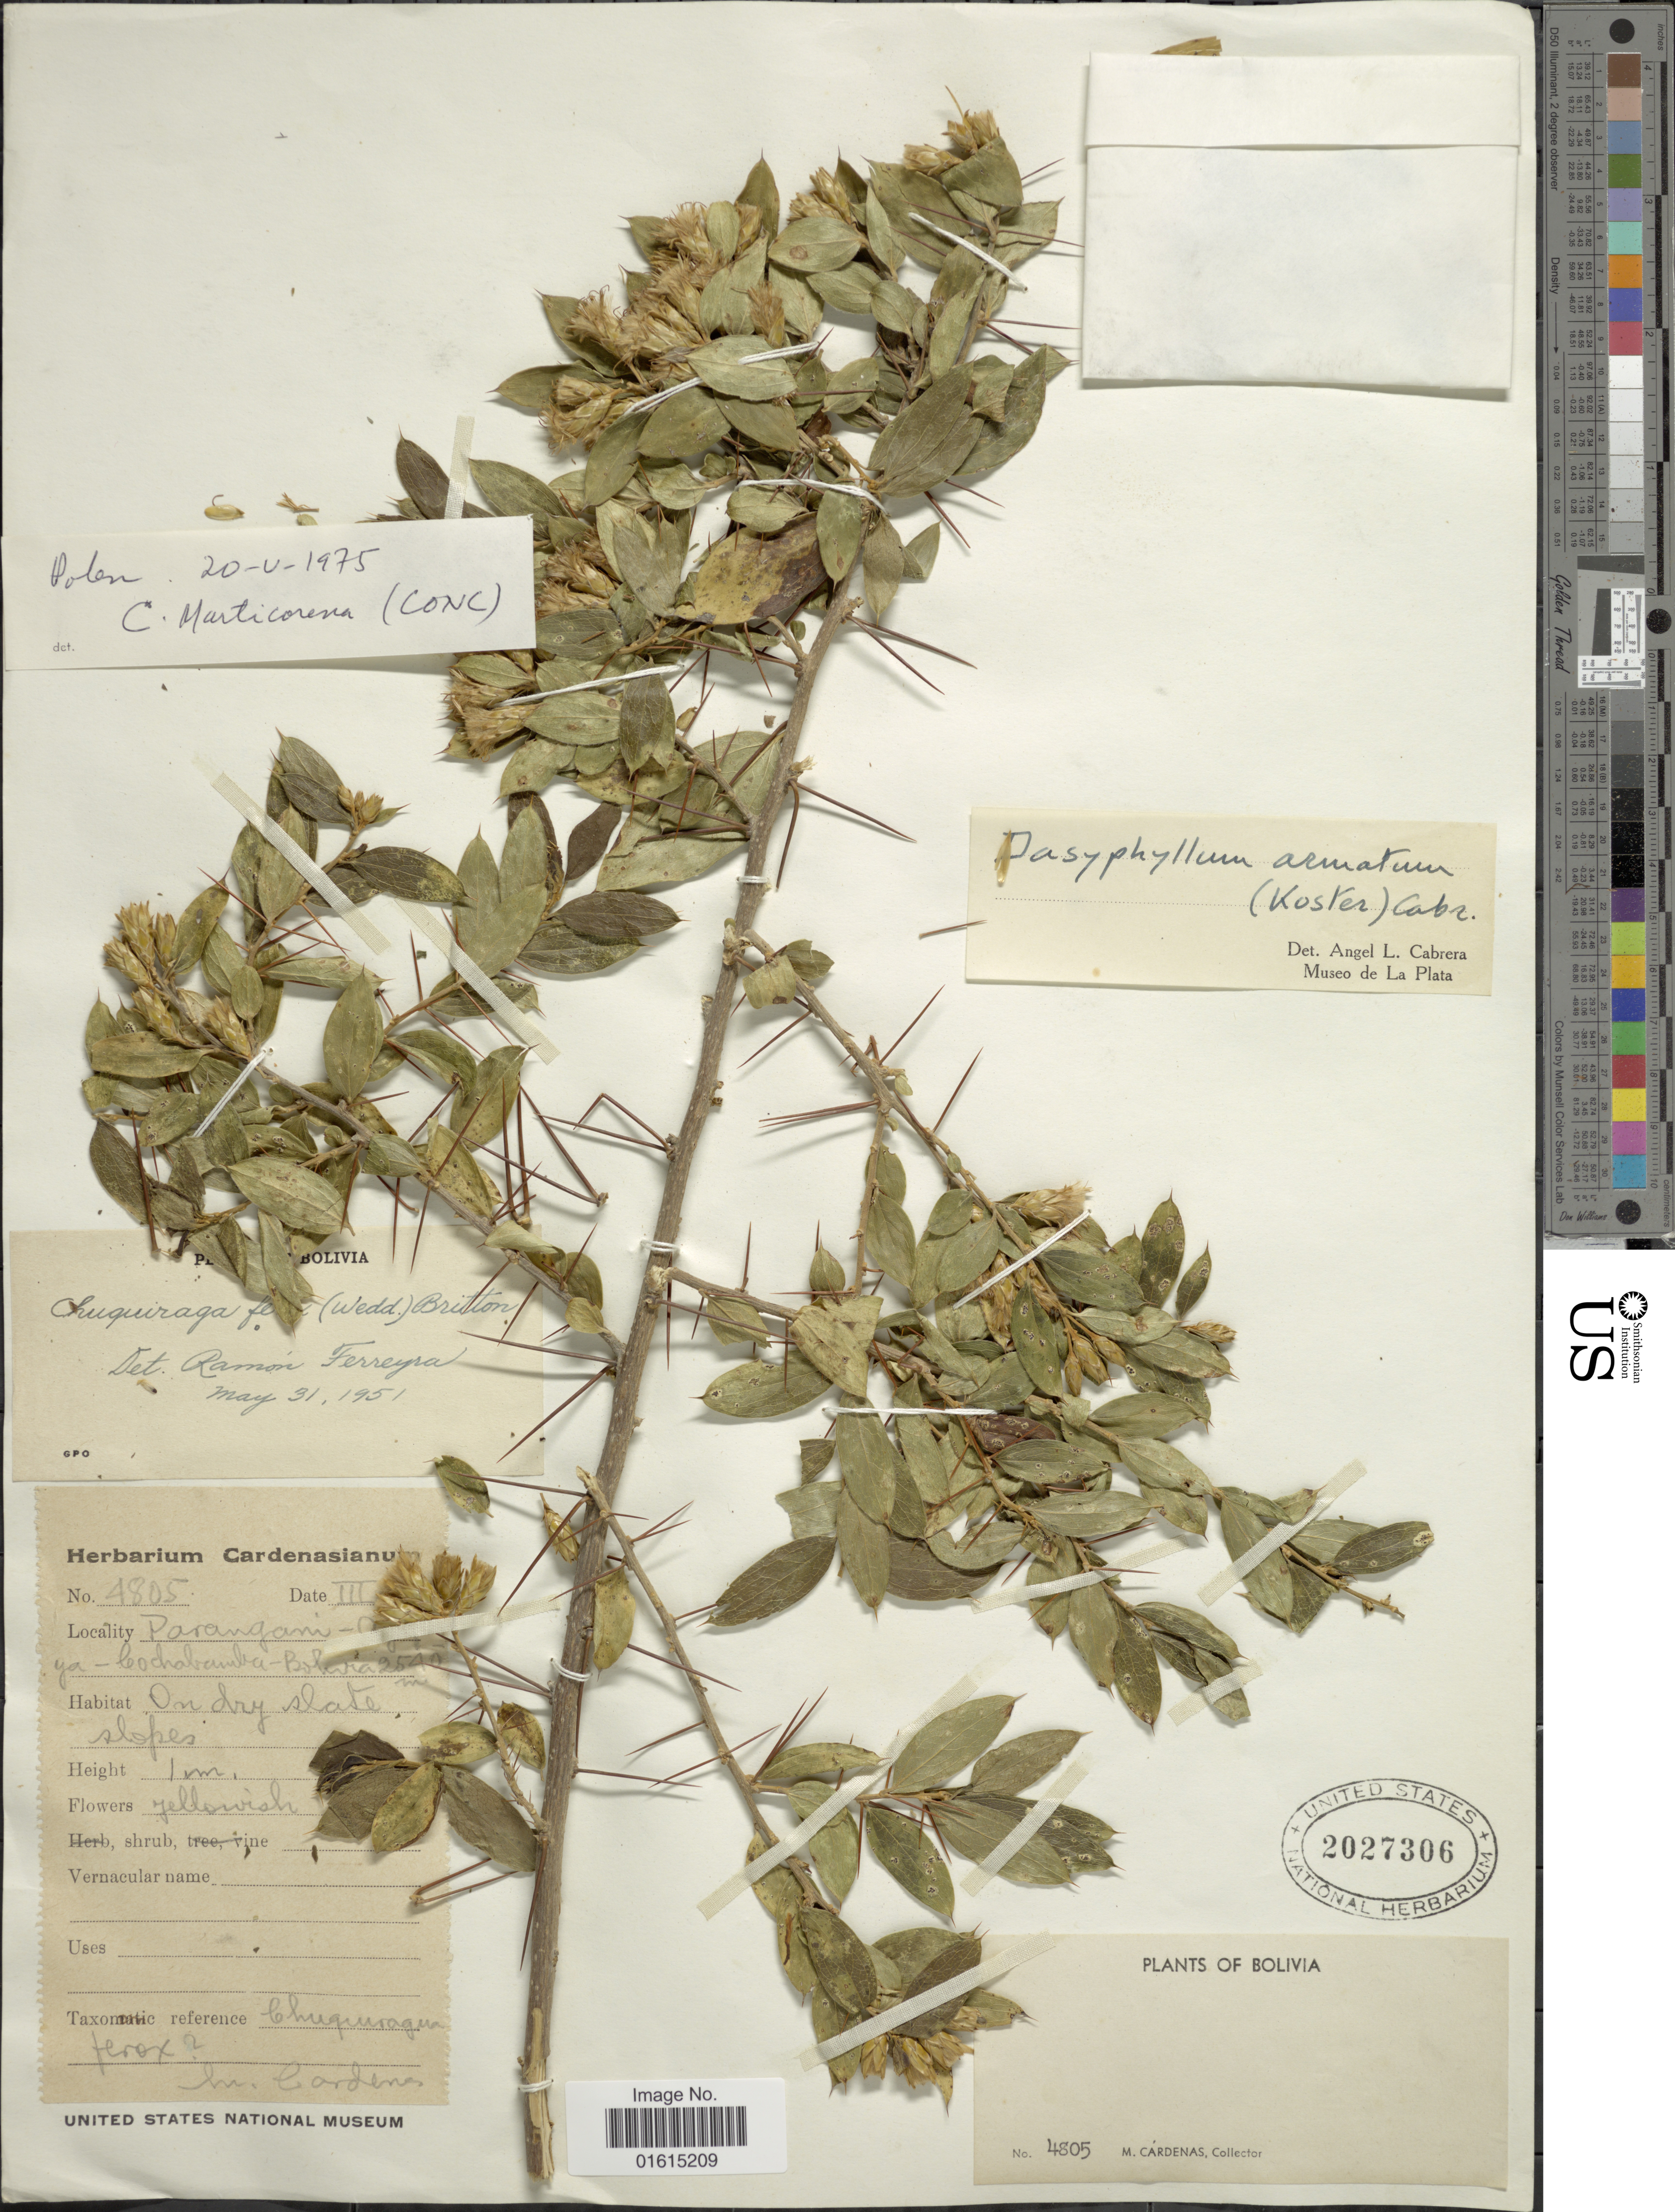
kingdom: Plantae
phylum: Tracheophyta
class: Magnoliopsida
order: Asterales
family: Asteraceae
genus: Dasyphyllum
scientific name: Dasyphyllum armatum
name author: (J. Kost.) Cabrera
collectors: M. Cárdenas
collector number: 4805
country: Bolivia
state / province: Cochabamba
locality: Parangani, [illegible text]ya, Cochabamba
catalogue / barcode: US 2027306